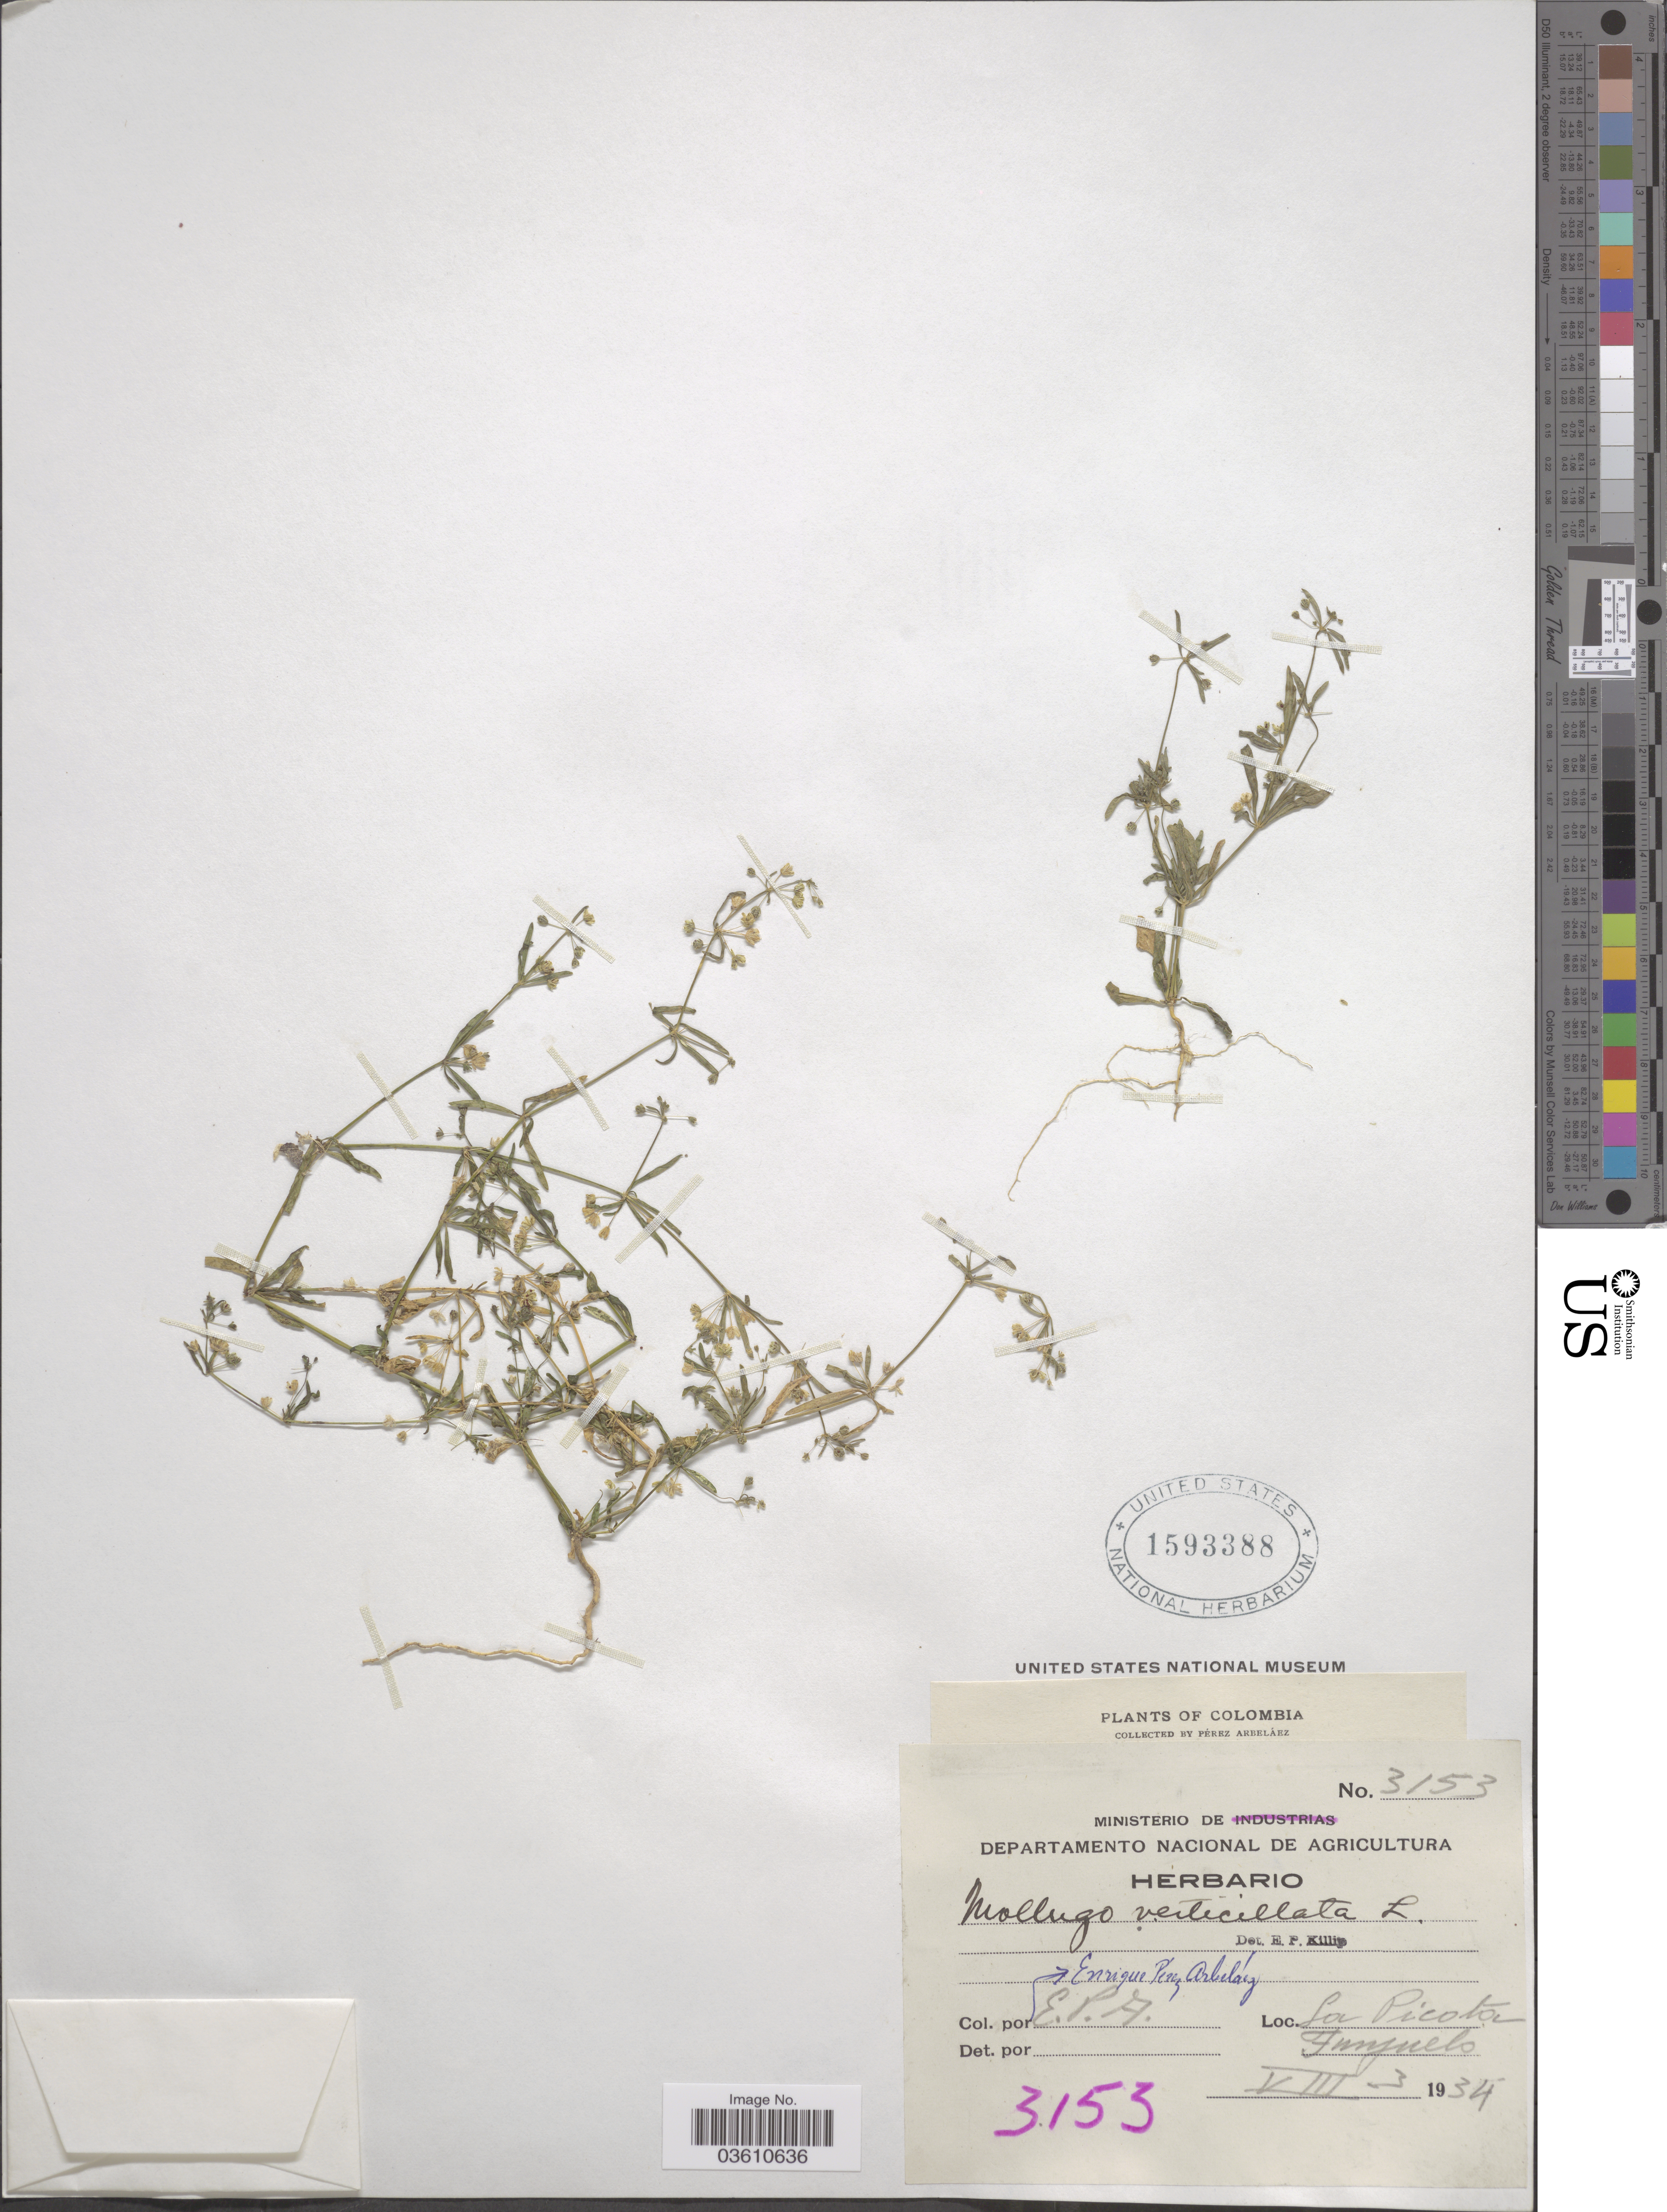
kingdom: Plantae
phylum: Tracheophyta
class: Magnoliopsida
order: Caryophyllales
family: Molluginaceae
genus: Mollugo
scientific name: Mollugo verticillata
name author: L.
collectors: E. Pérez Arbeláez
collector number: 3153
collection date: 1934-08-03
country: Colombia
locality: La Picota Tunjuelo.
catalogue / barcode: US 1593388